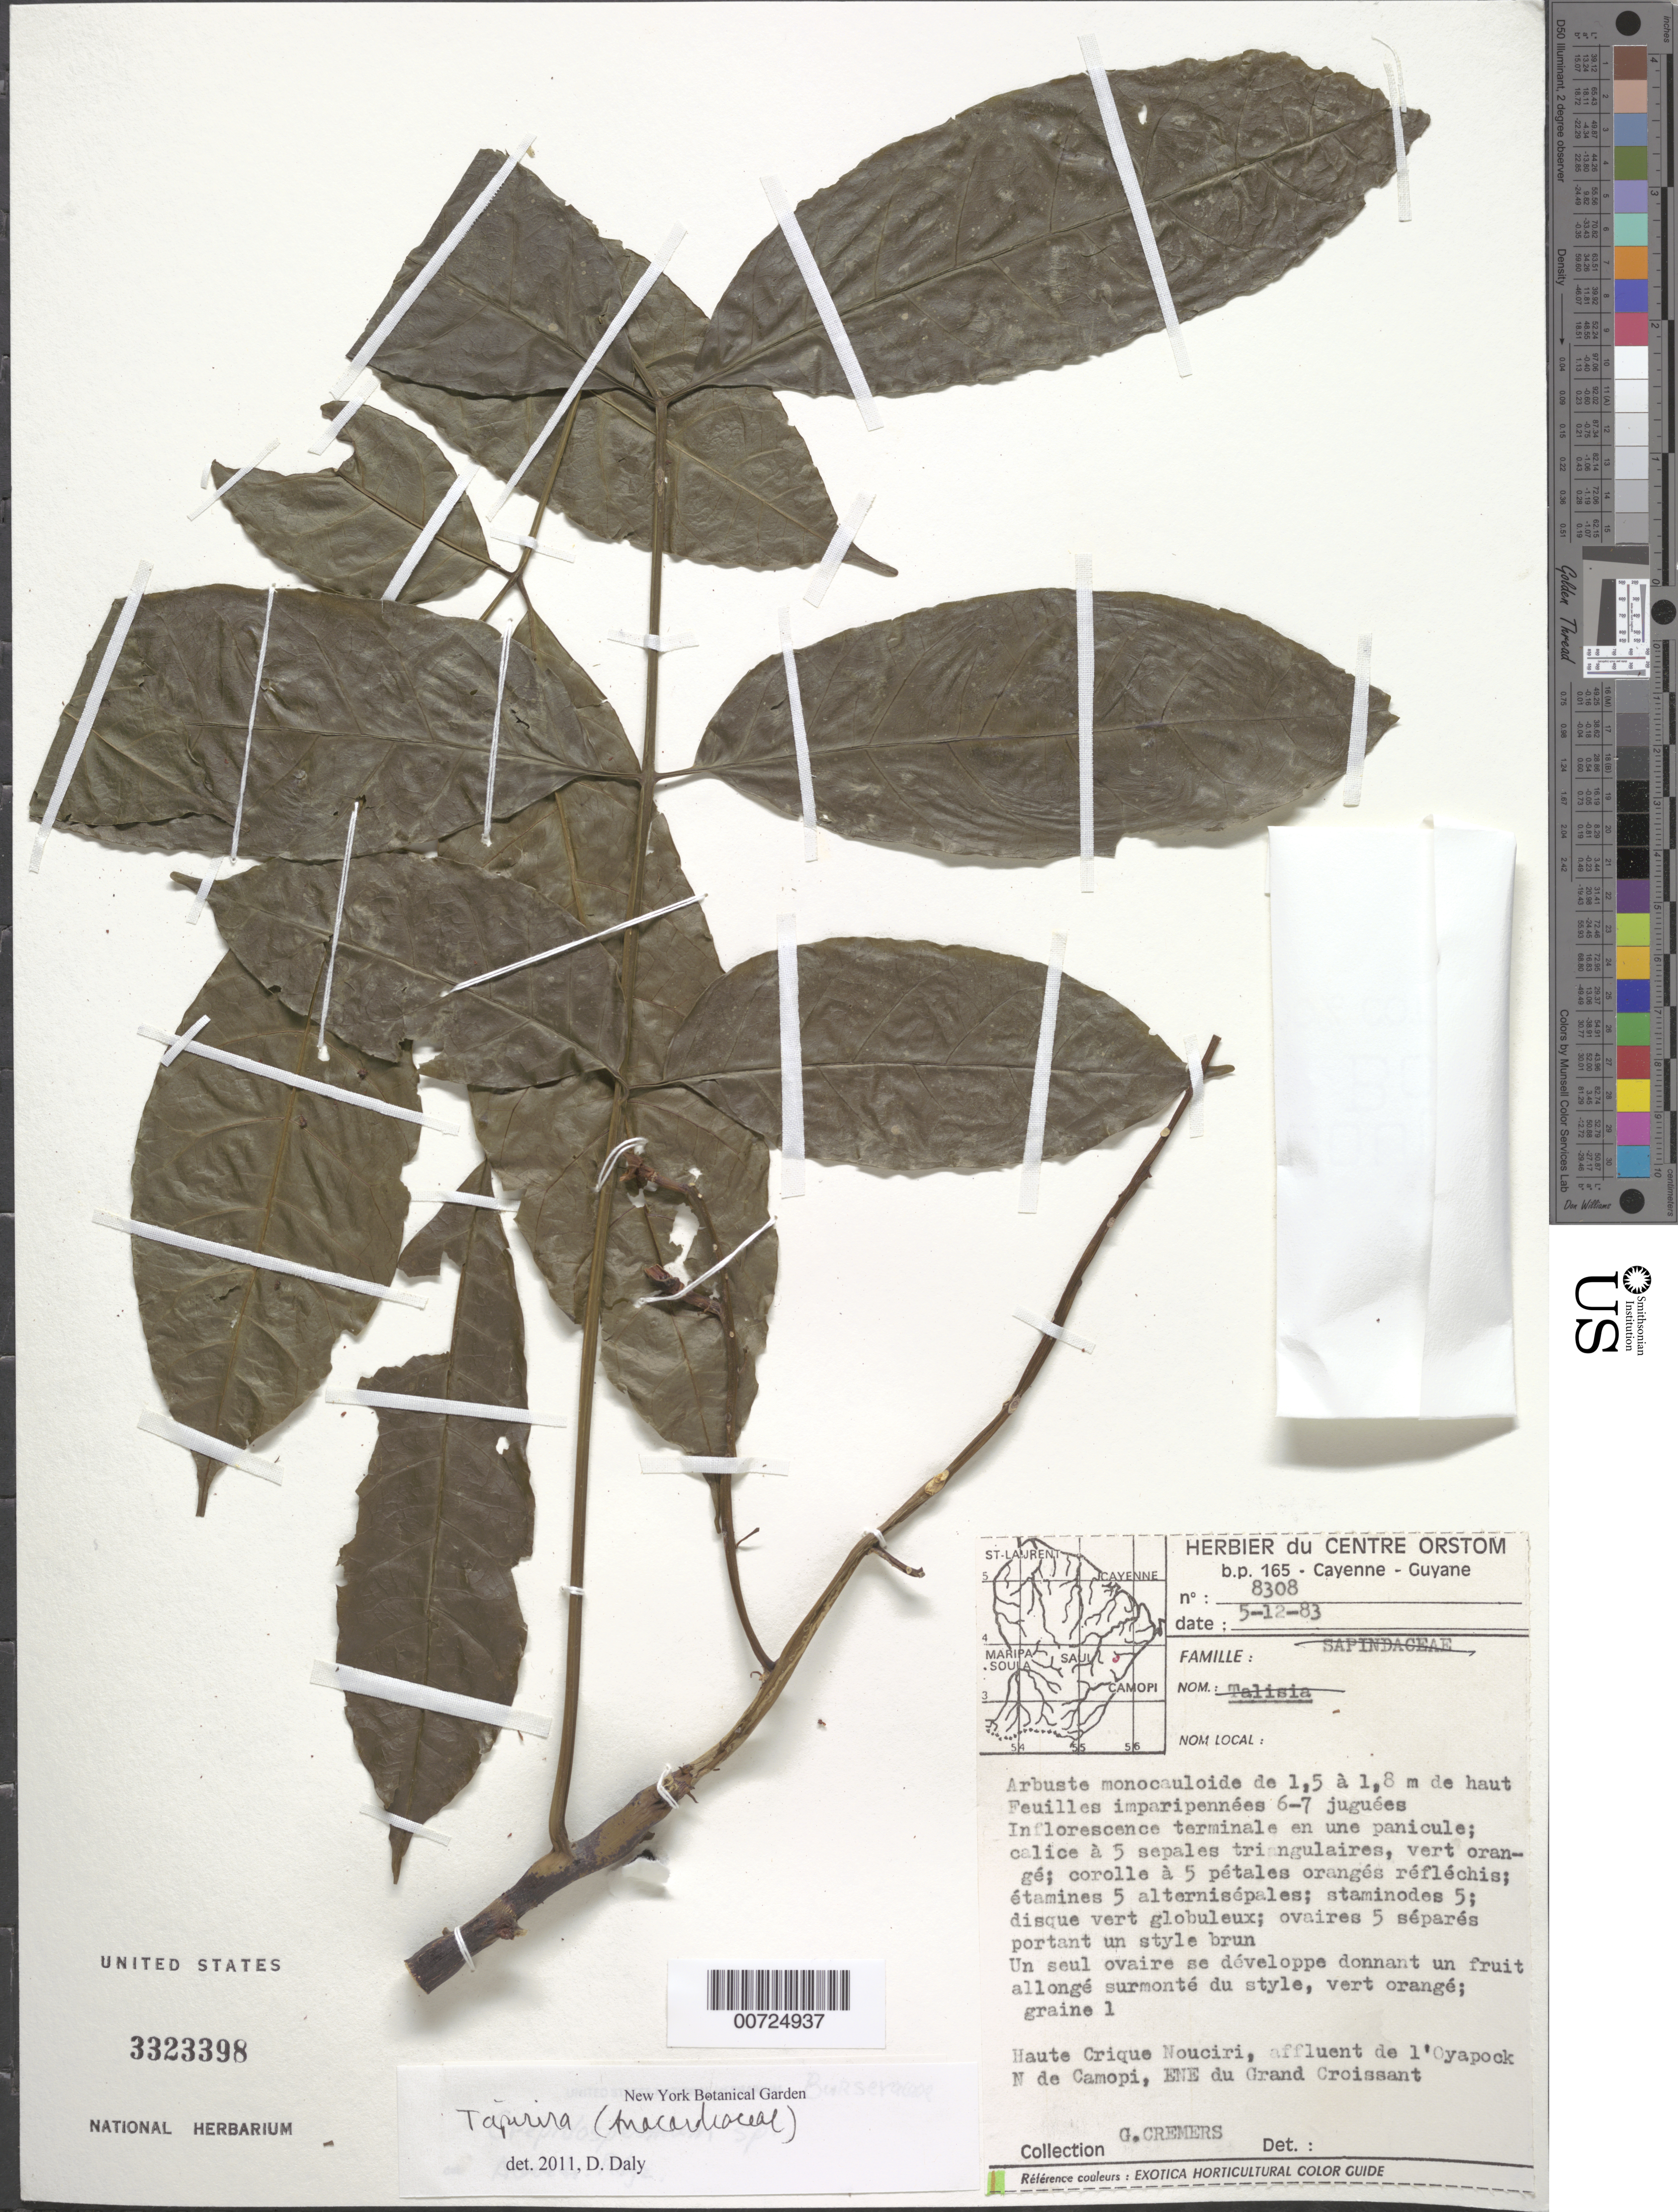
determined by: Mitchell, J. D.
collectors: G. Cremers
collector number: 8308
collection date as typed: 5-Dec-83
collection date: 1983-12-05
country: French Guiana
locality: Crique Nouciri, confluent de l'Oyapock N de Camopi, ENE du Grand Croissant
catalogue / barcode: US 3323398